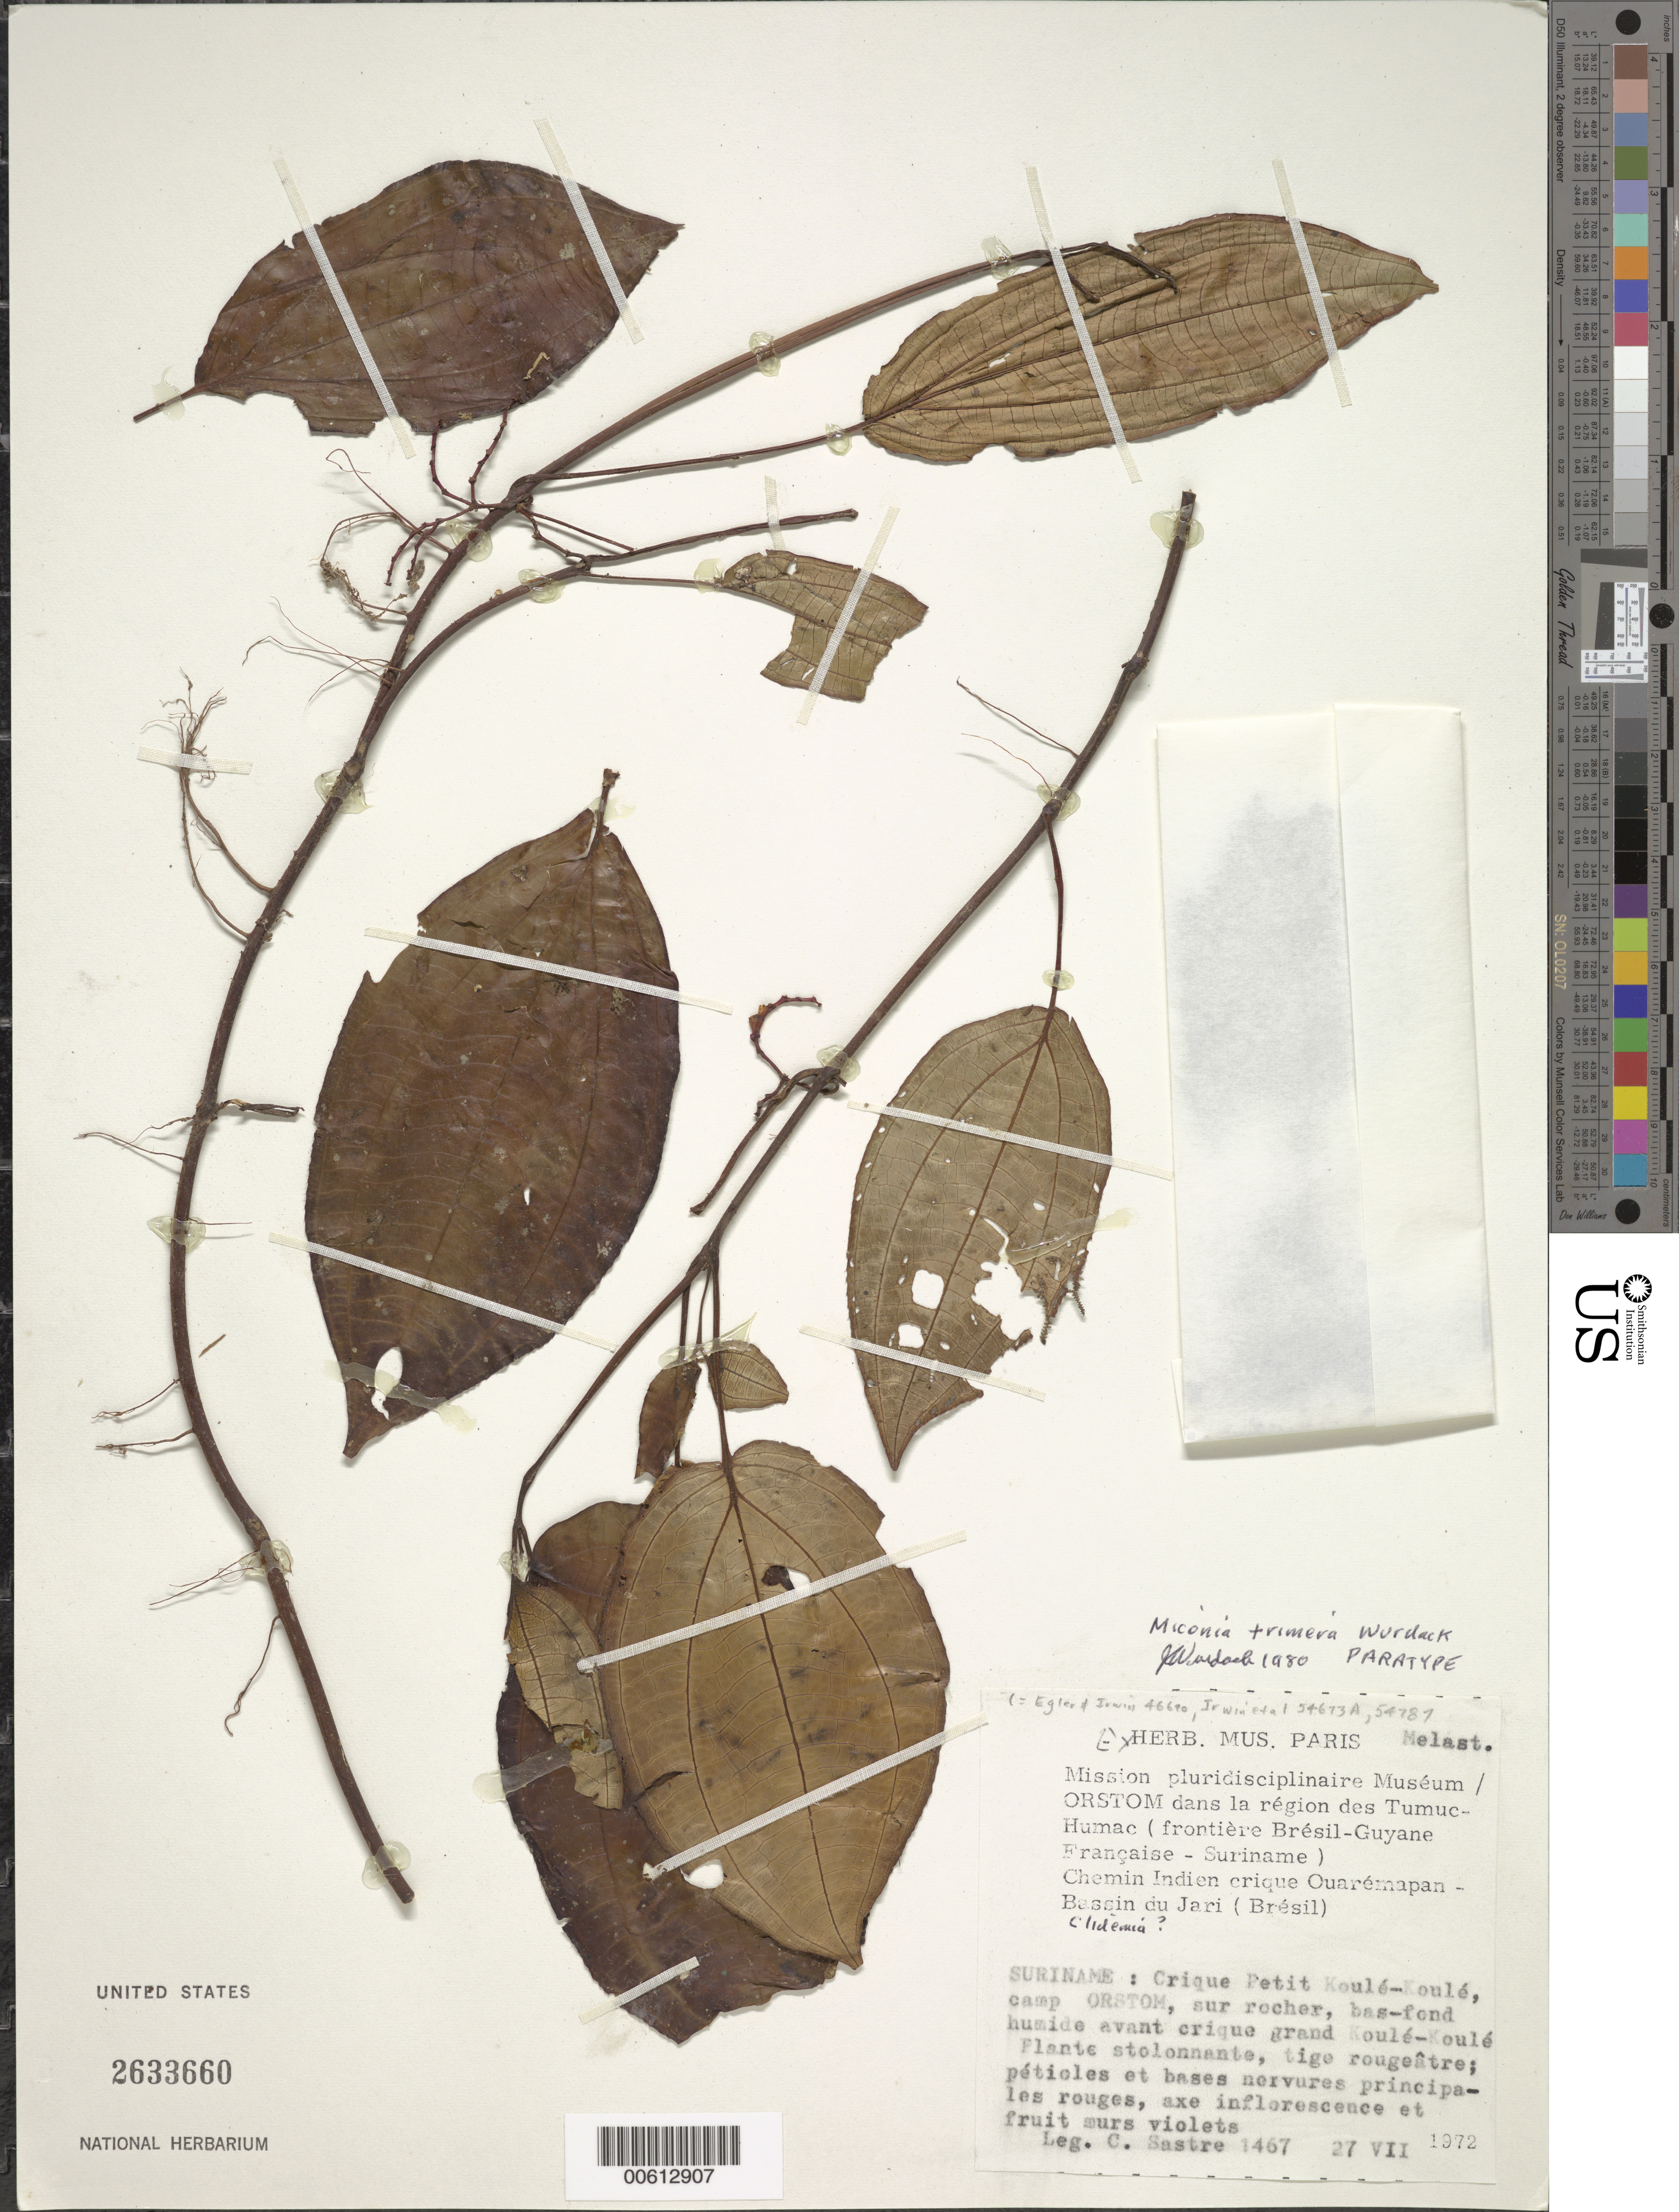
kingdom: Plantae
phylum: Tracheophyta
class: Magnoliopsida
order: Myrtales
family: Melastomataceae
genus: Miconia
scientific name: Miconia trimera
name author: Wurdack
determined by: Wurdack, John J., (US), US (UNITED STATES)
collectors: C. H. L. Sastre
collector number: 1467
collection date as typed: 27-Jul-72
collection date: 1972-07-27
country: Suriname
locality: Crique Petit Koulé-Koulé, camp ORSTOM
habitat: Sur rocher, bas-fond humide avant crique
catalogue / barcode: US 2633660